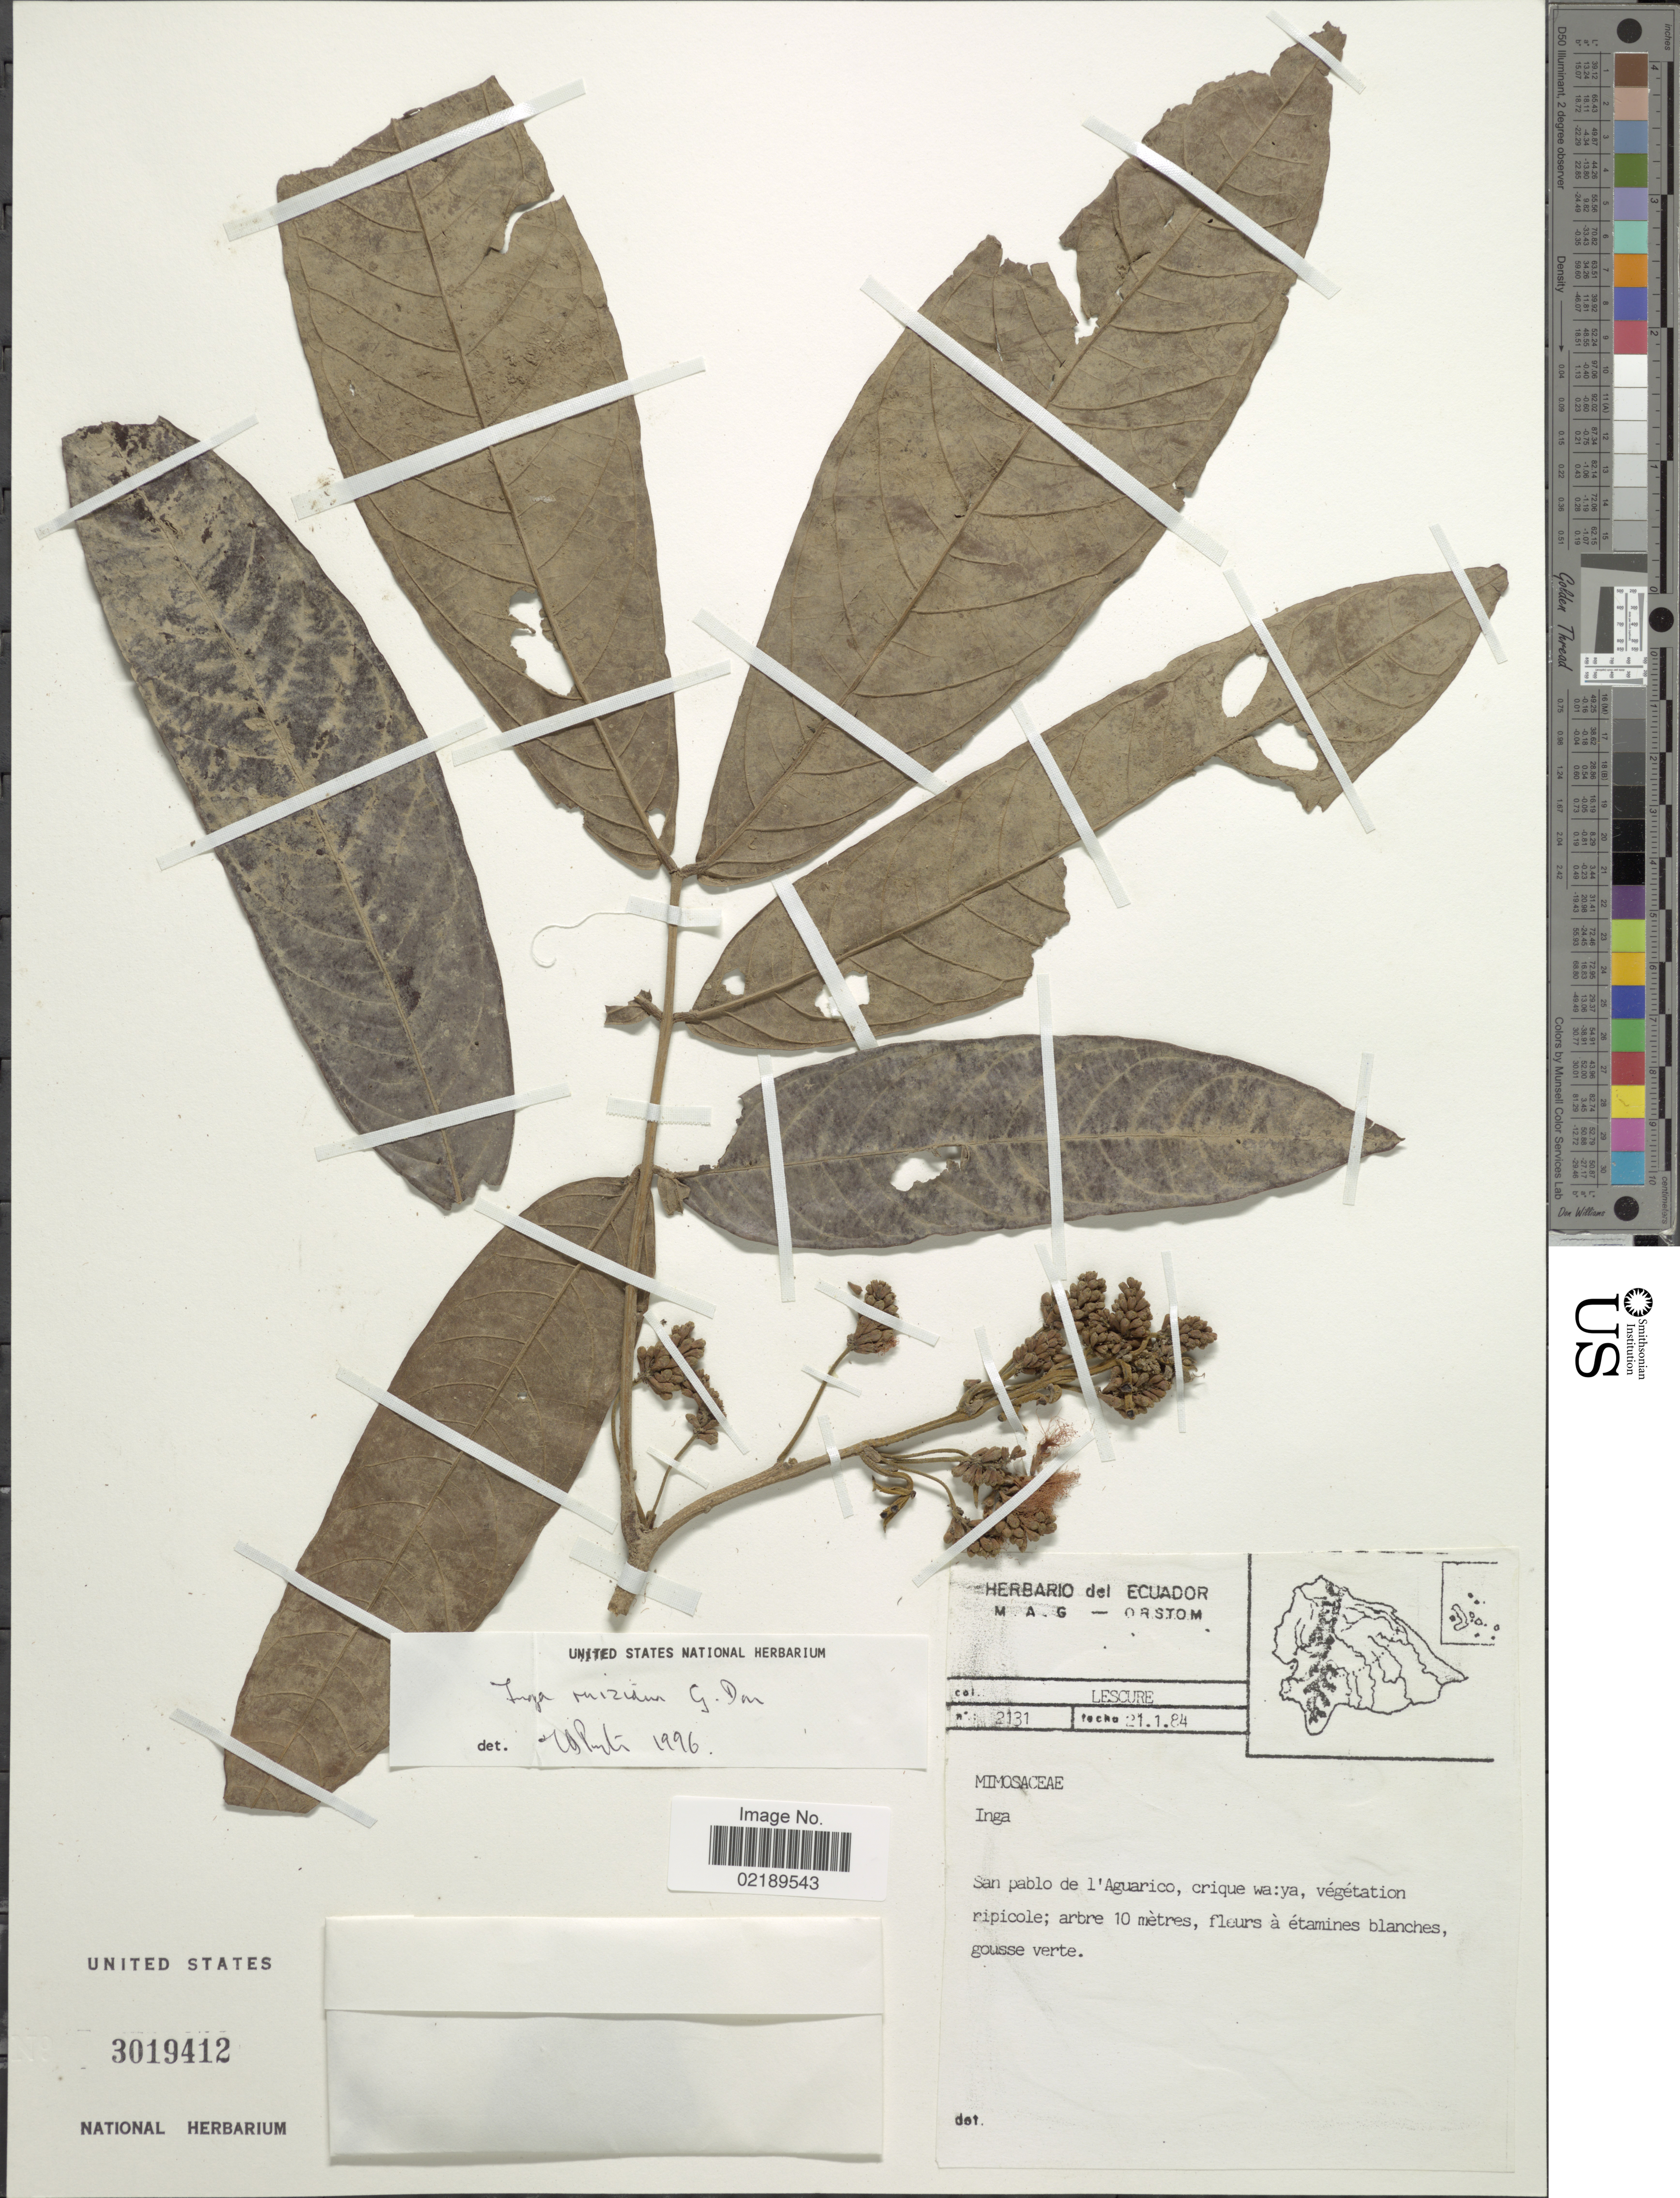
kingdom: Plantae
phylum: Tracheophyta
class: Magnoliopsida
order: Fabales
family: Fabaceae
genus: Inga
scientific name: Inga ruiziana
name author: G. Don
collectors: -. Lescure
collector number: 2131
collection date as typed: Transcribed d/m/y: 21/1/84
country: Ecuador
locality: San pablo de l'Aguarico, crique wa:ya.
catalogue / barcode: US 3019412